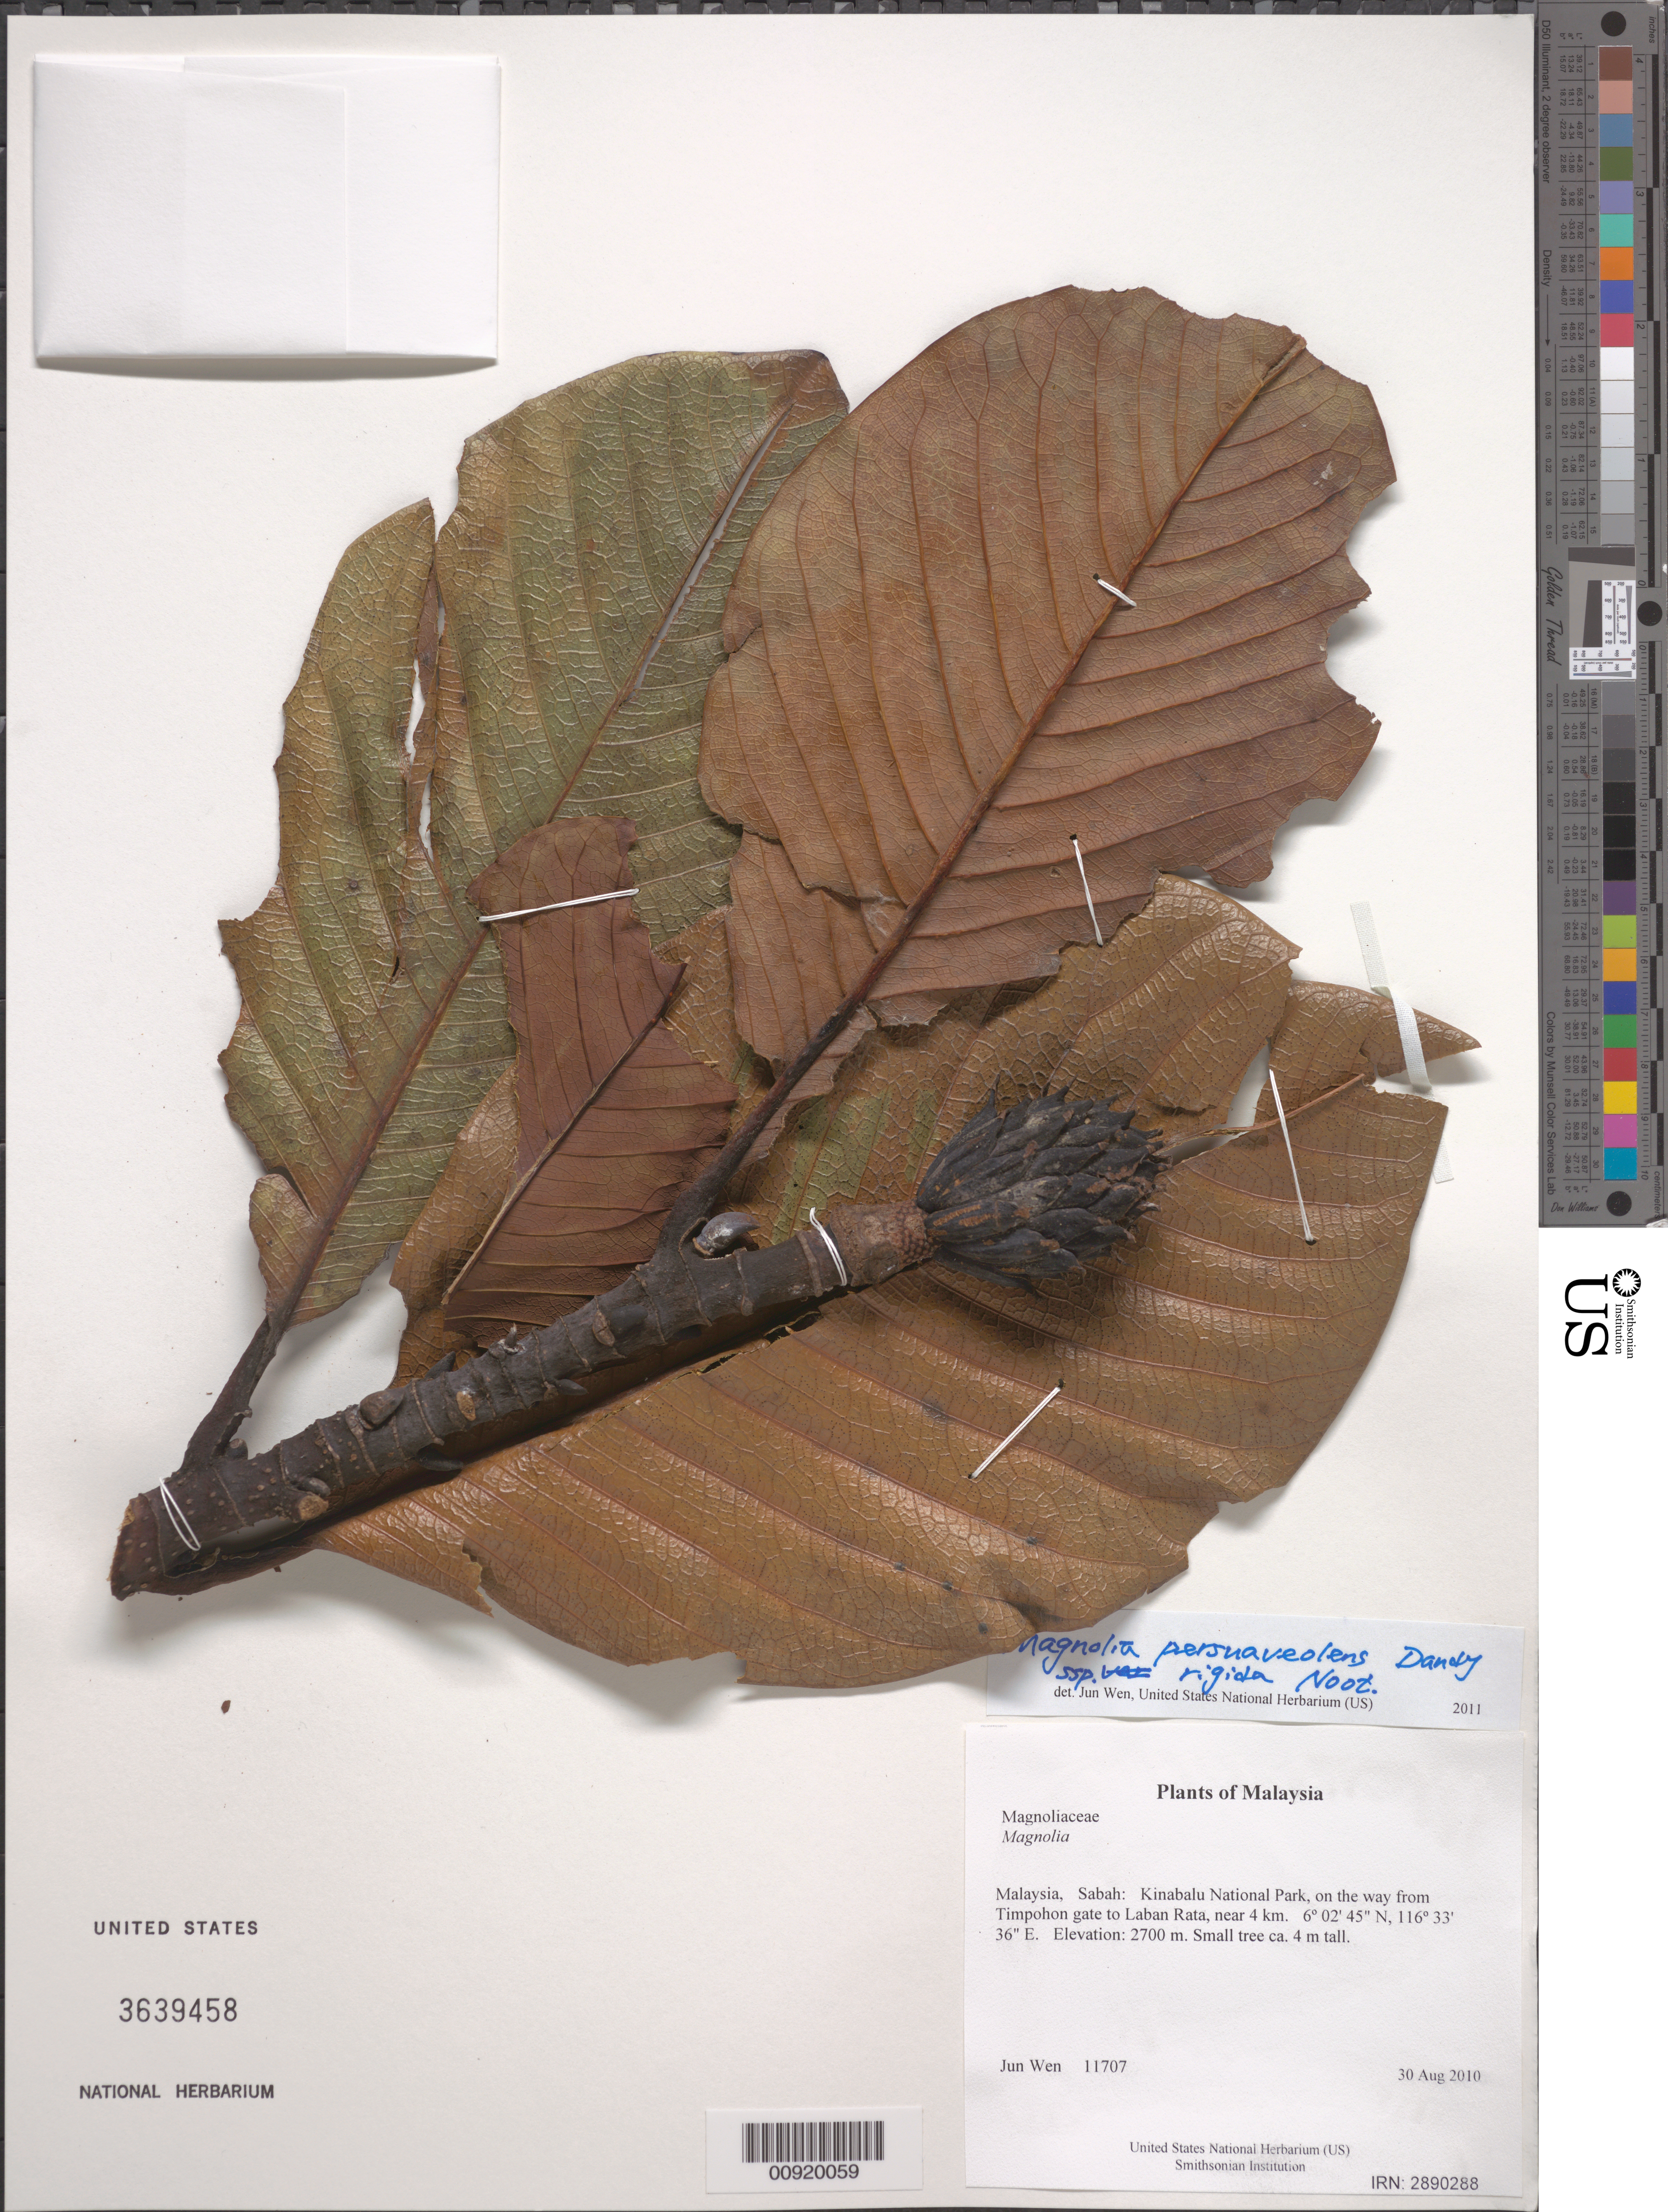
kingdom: Plantae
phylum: Tracheophyta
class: Magnoliopsida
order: Magnoliales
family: Magnoliaceae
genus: Magnolia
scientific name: Magnolia persuaveolens subsp. rigida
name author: Noot.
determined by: Wen, Jun, (BOT), Smithsonian Institution - National Museum of Natural History (UNITED STATES)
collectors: J. Wen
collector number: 11707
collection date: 2010-08-30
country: Malaysia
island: Borneo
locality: Sabah: Kinabalu National Park, on the way from Timpohon gate to Laban Rata, near 4 km.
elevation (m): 2700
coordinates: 06 02.753 N, 116 33.607 E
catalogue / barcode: US 3639458